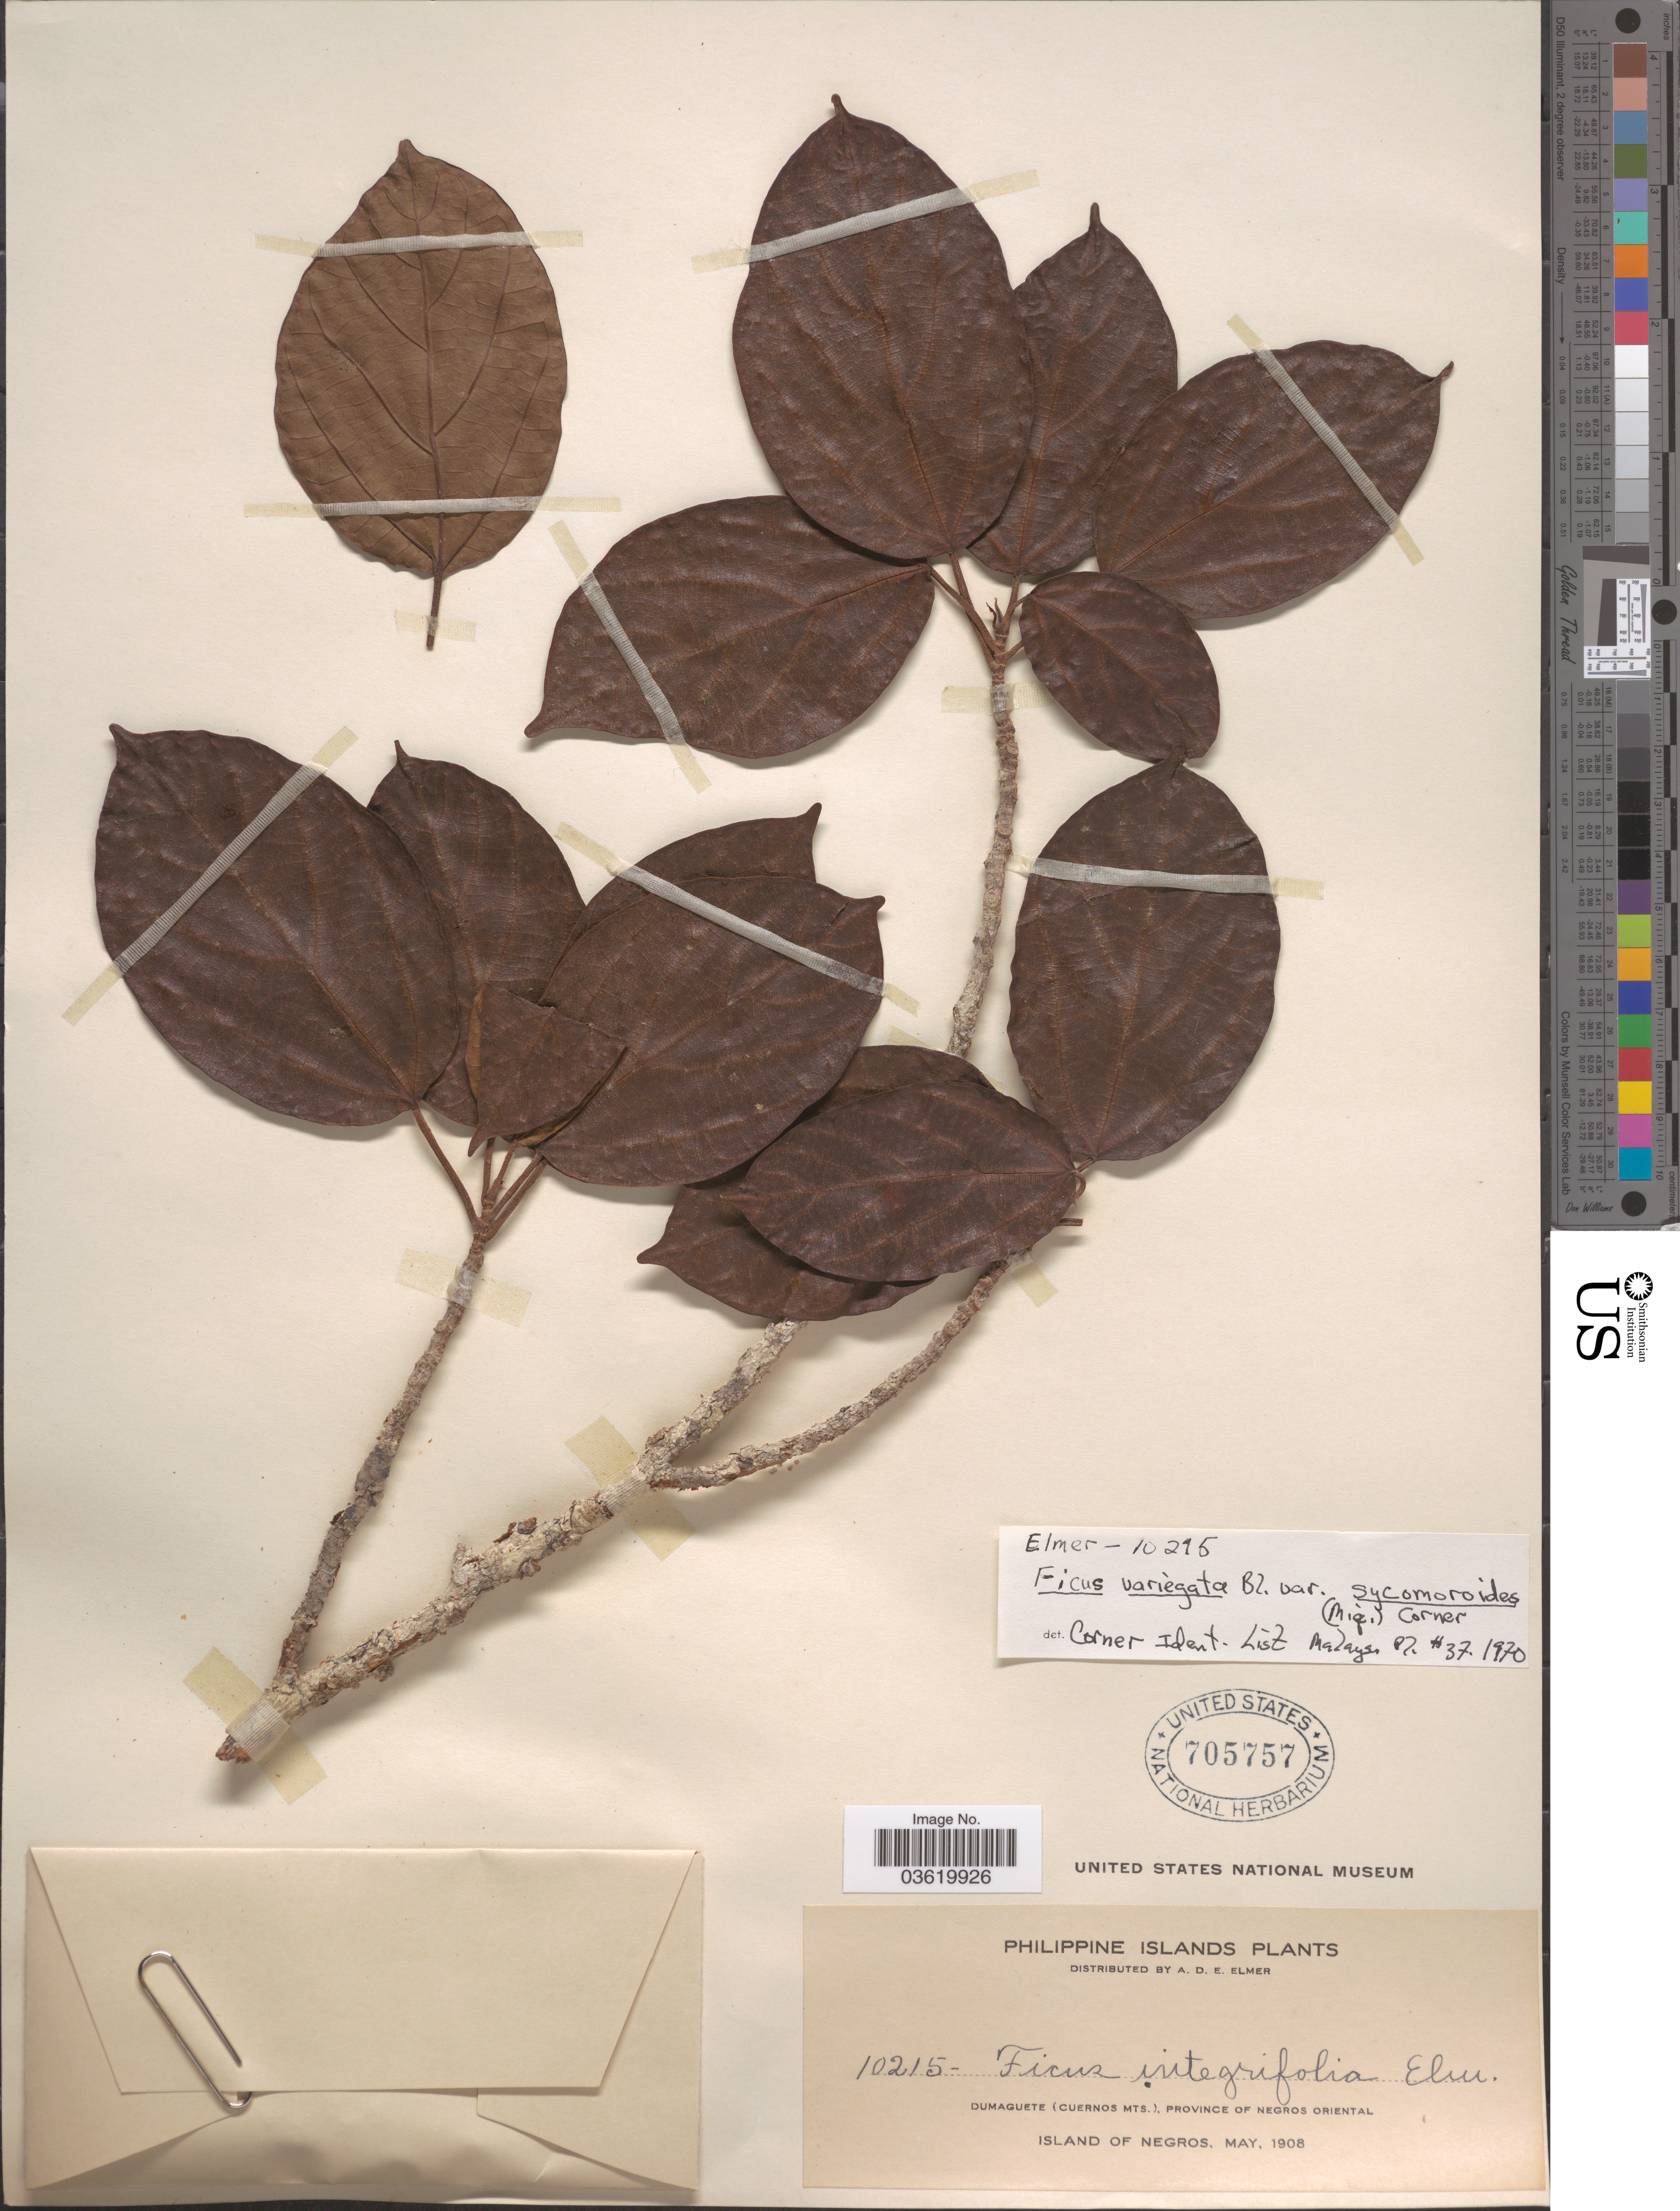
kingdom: Plantae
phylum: Tracheophyta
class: Magnoliopsida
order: Rosales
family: Moraceae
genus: Ficus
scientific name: Ficus variegata var. sycomoroides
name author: (Miq.) Corner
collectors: A. D. E. Elmer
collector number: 10215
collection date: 1908-05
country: Philippines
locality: Philippine Islands. Dumaguete (Cuernos Mts.), Province of Negros Oriental. Island of Negros.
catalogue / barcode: US 705757